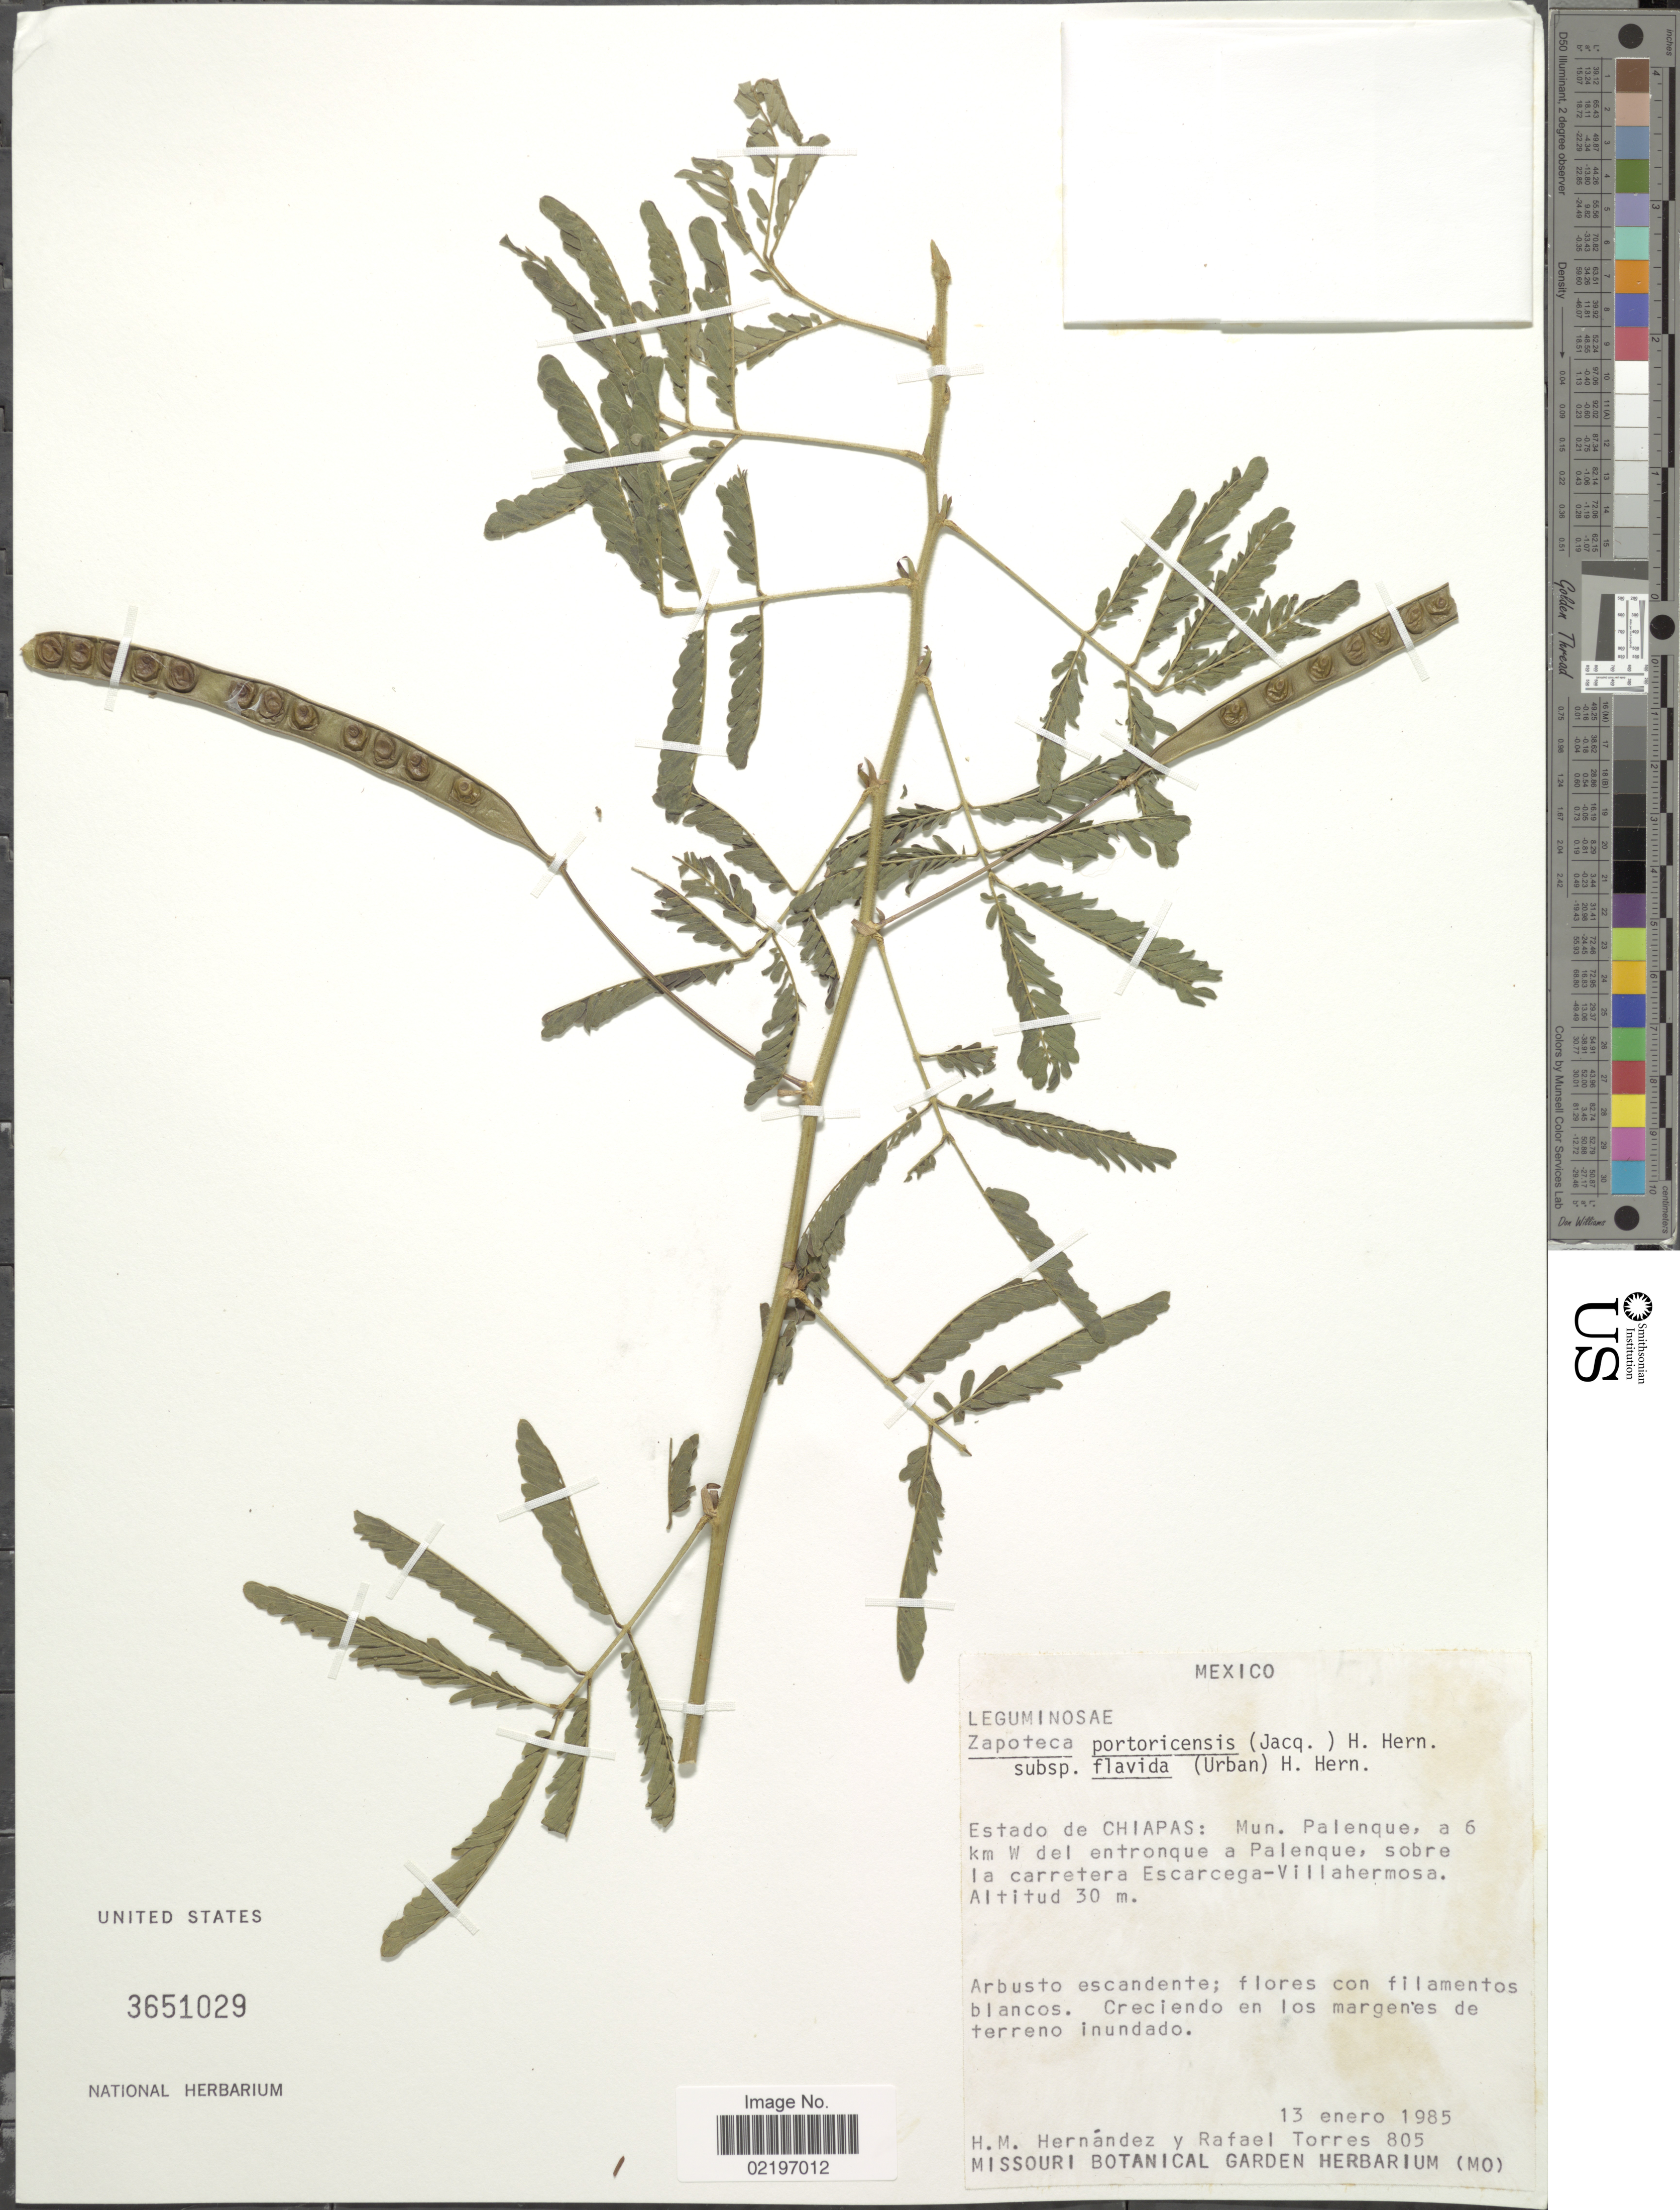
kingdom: Plantae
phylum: Tracheophyta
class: Magnoliopsida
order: Fabales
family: Fabaceae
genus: Zapoteca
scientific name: Zapoteca portoricensis subsp. flavida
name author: (Urb.) H.M. Hern.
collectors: H. M. Hernandez & R. Torres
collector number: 805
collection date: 1985-01-13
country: Mexico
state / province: Chiapas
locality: Mun. Palenque, a 6 km W del entronque a Palenque, sobre la carretera Escarcega-Villahermosa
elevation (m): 30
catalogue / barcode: US 3651029